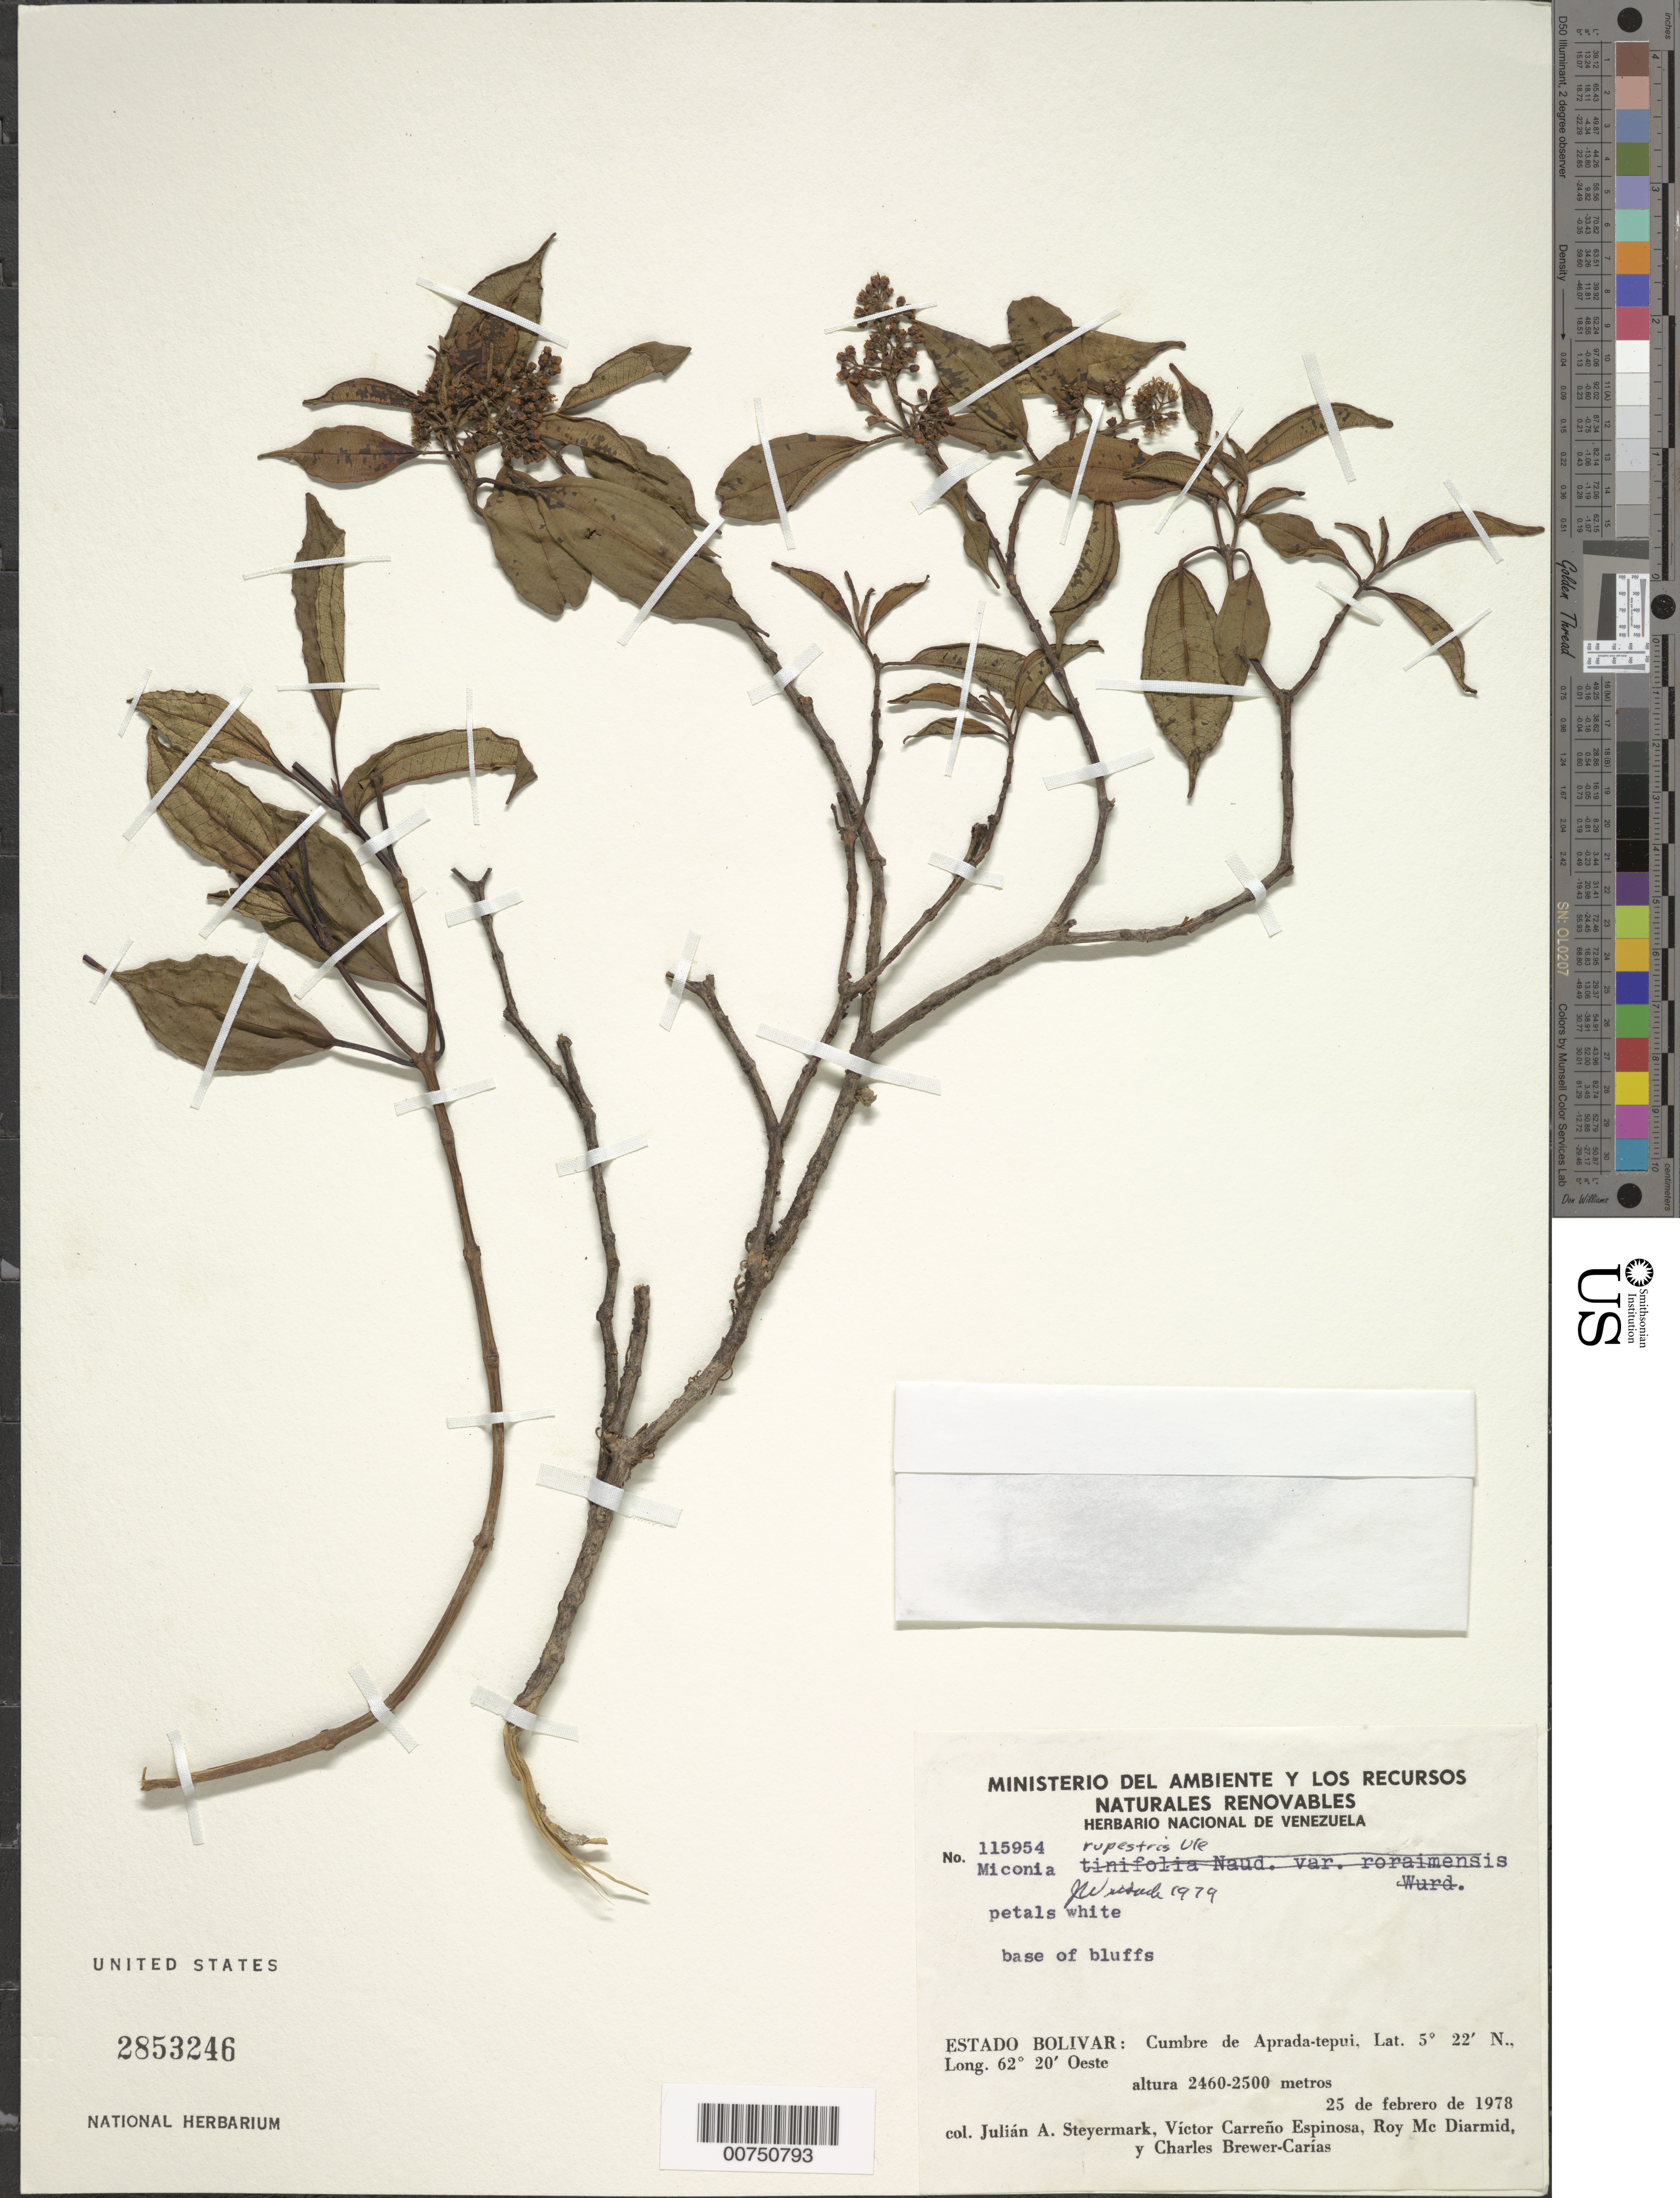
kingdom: Plantae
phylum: Tracheophyta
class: Magnoliopsida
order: Myrtales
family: Melastomataceae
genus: Miconia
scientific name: Miconia rupestris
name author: Ule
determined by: Wurdack, John J., (US), US (UNITED STATES)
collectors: J. Steyermark, V. Carreño E., R. Mc Diarmid & C. Brewer-Carias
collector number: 115954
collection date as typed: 25-Feb-78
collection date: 1978-02-25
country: Venezuela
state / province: Bolívar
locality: Aprada-tepuí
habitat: Base of bluffs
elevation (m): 2460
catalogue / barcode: US 2853246